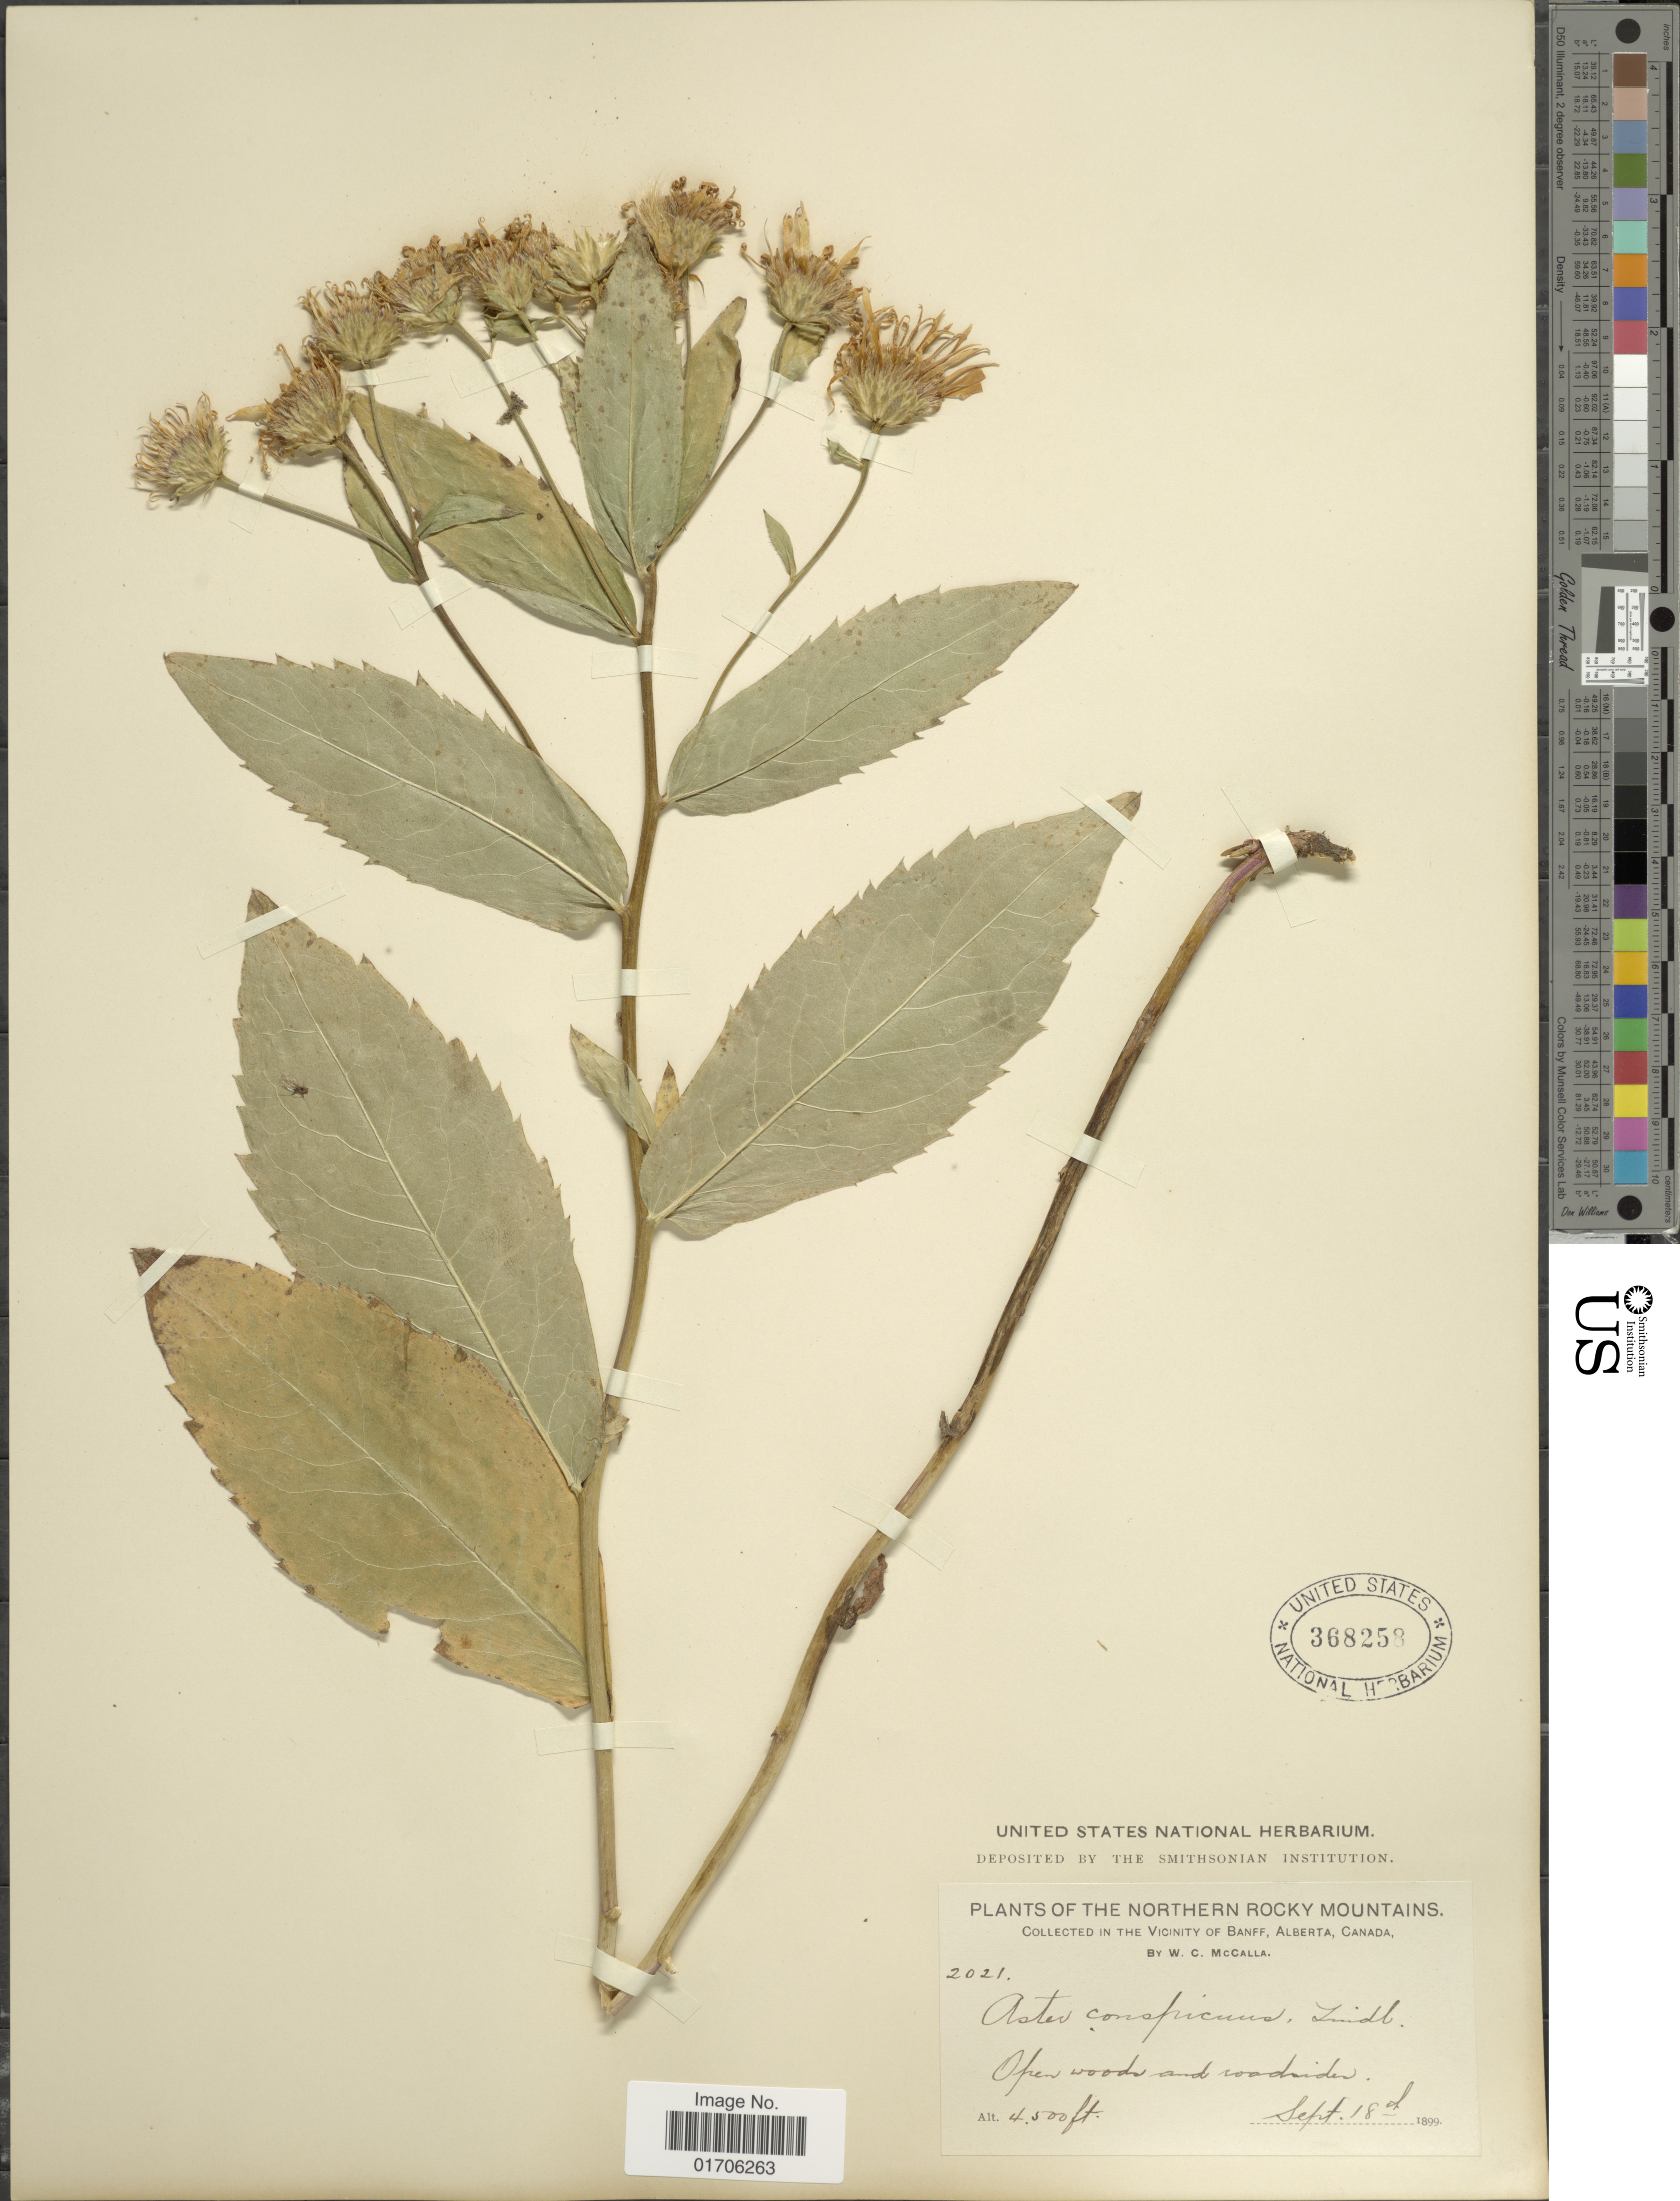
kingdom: Plantae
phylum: Tracheophyta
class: Magnoliopsida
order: Asterales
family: Asteraceae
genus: Eurybia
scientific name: Eurybia conspicua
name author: (Lindl.) G.L. Nesom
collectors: W. McCalla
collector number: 2021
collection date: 1899-09-18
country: Canada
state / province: Alberta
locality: Northern Rocky Mountains. In the Vicinity of Banff, Alberta, Canada. Open woods and roadsides.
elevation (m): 1372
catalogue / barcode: US 368258